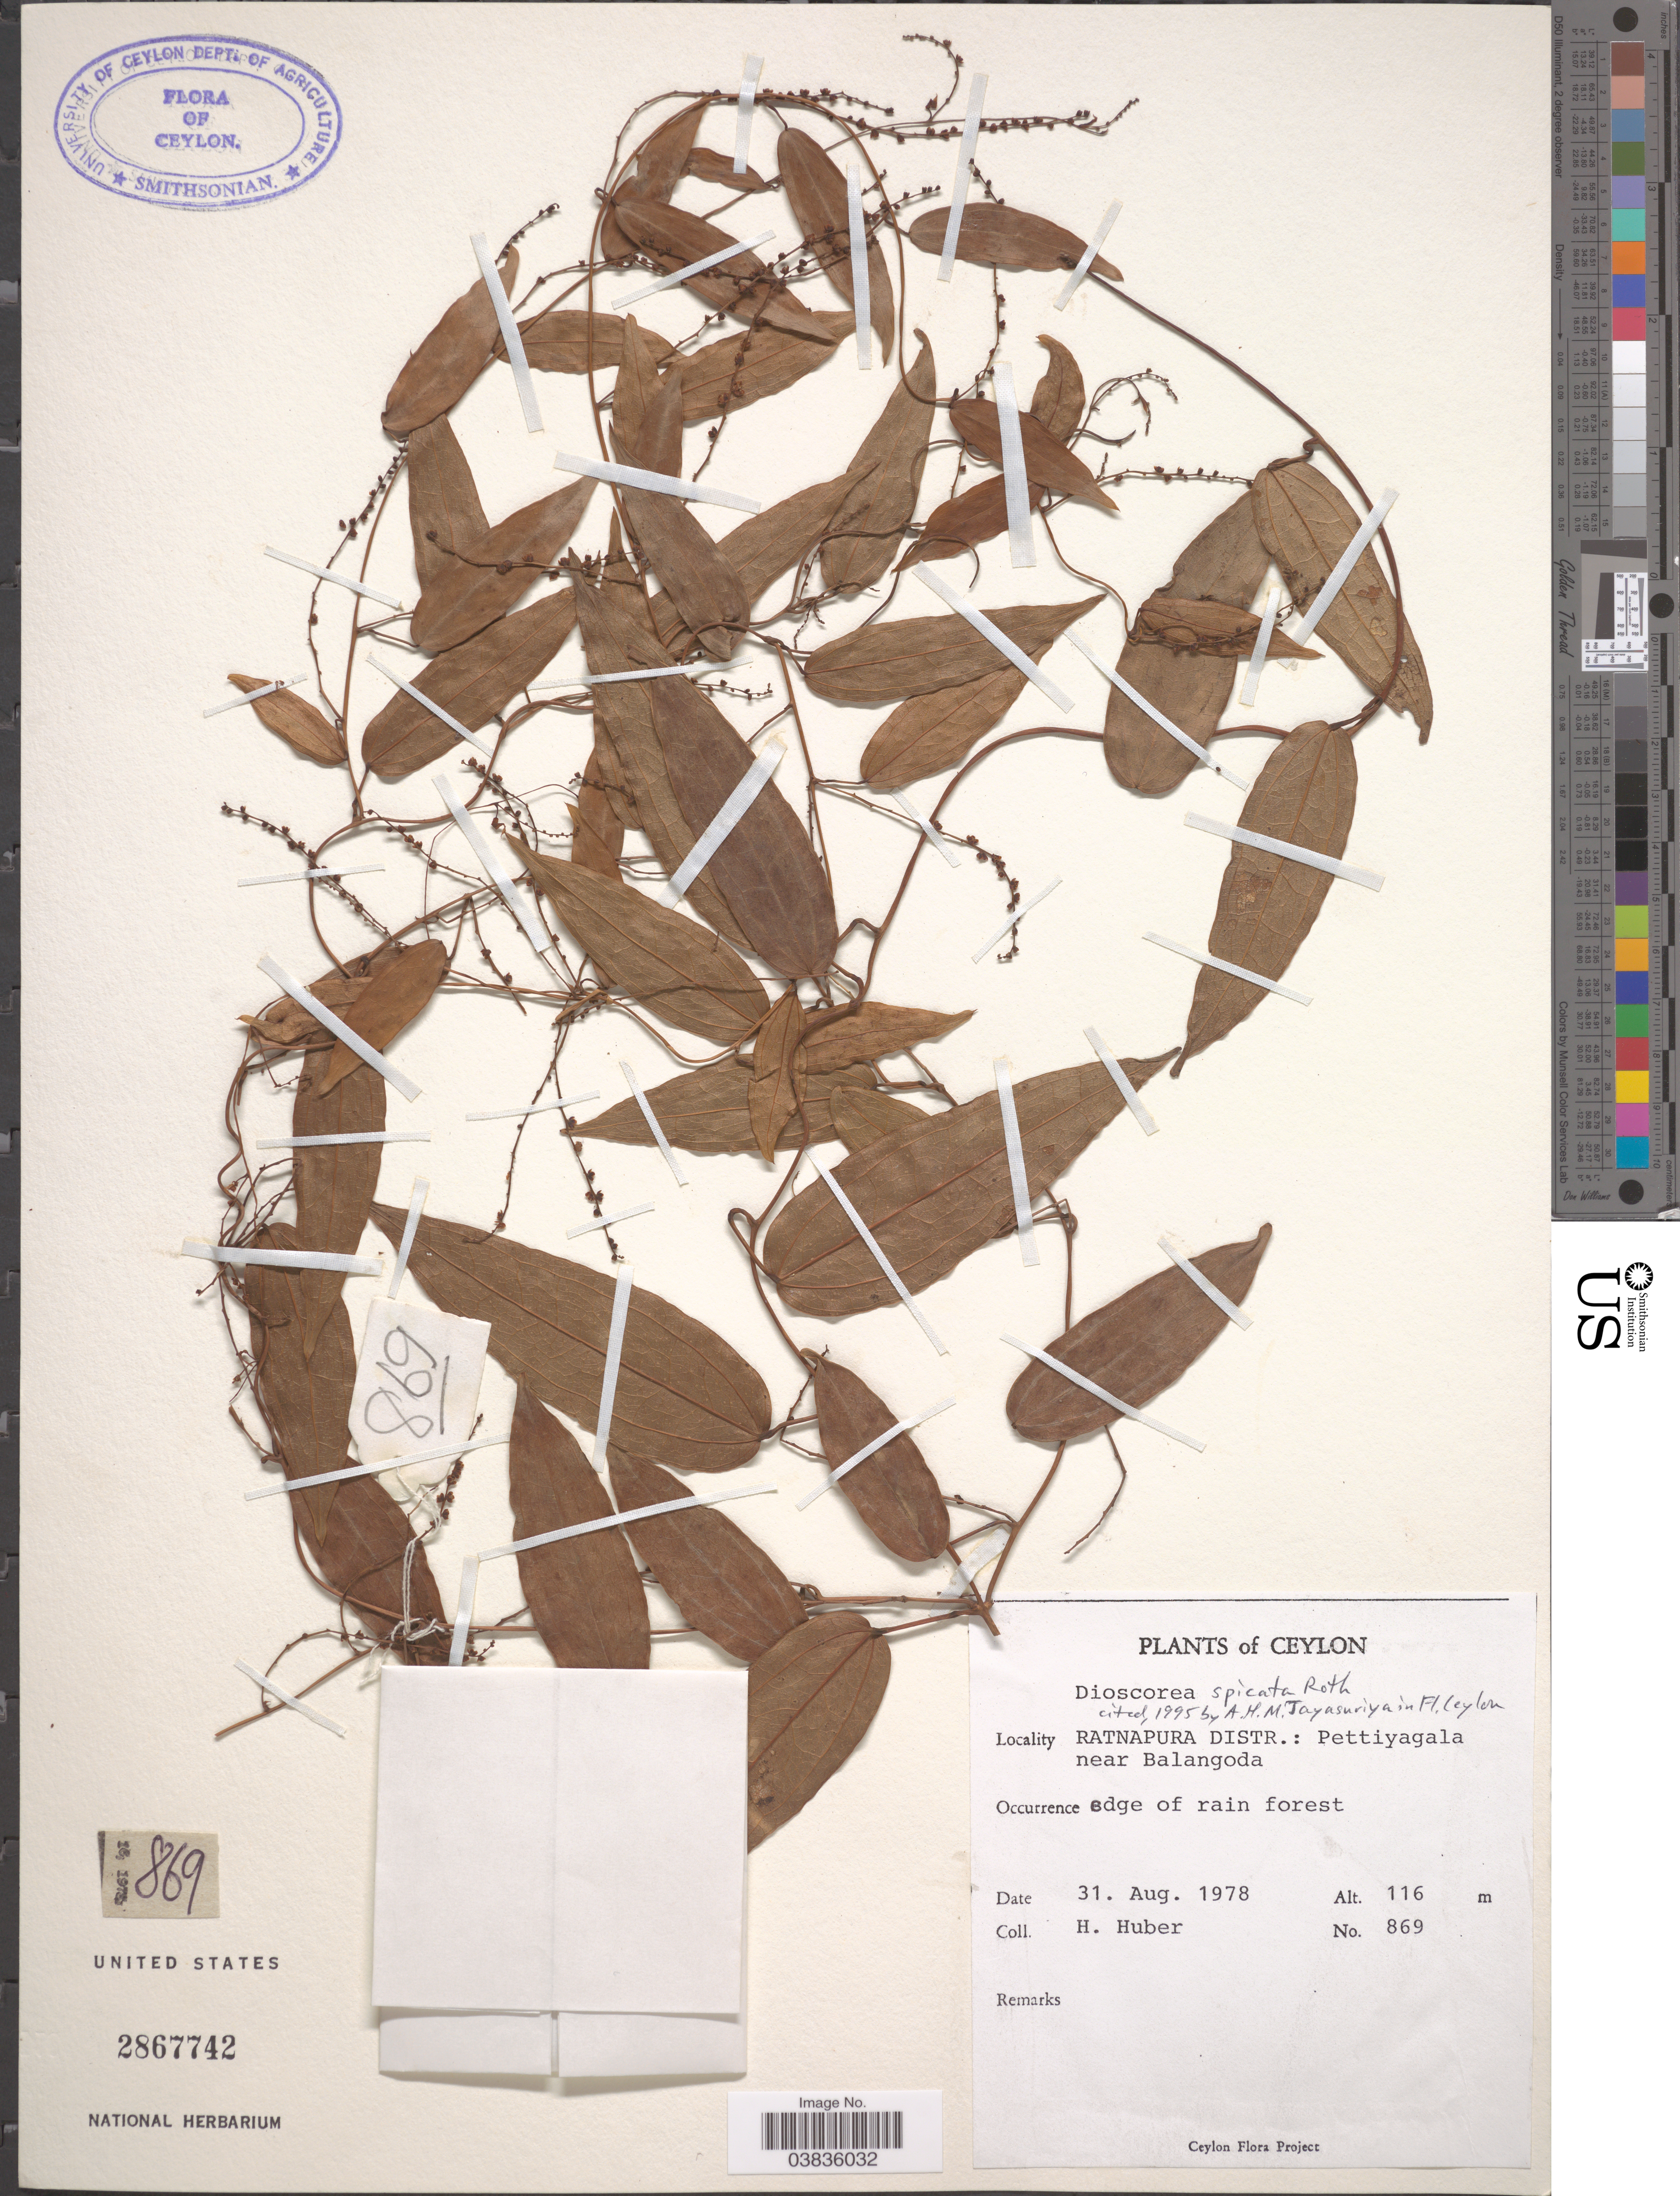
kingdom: Plantae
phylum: Tracheophyta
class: Liliopsida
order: Dioscoreales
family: Dioscoreaceae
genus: Dioscorea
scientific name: Dioscorea spicata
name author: Roth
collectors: H. Huber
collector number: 869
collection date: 1978-08-31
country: Sri Lanka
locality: Ceylon. Ratnapura Distr.: Pettiyagala near Balangoda.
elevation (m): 116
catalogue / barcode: US 2867742